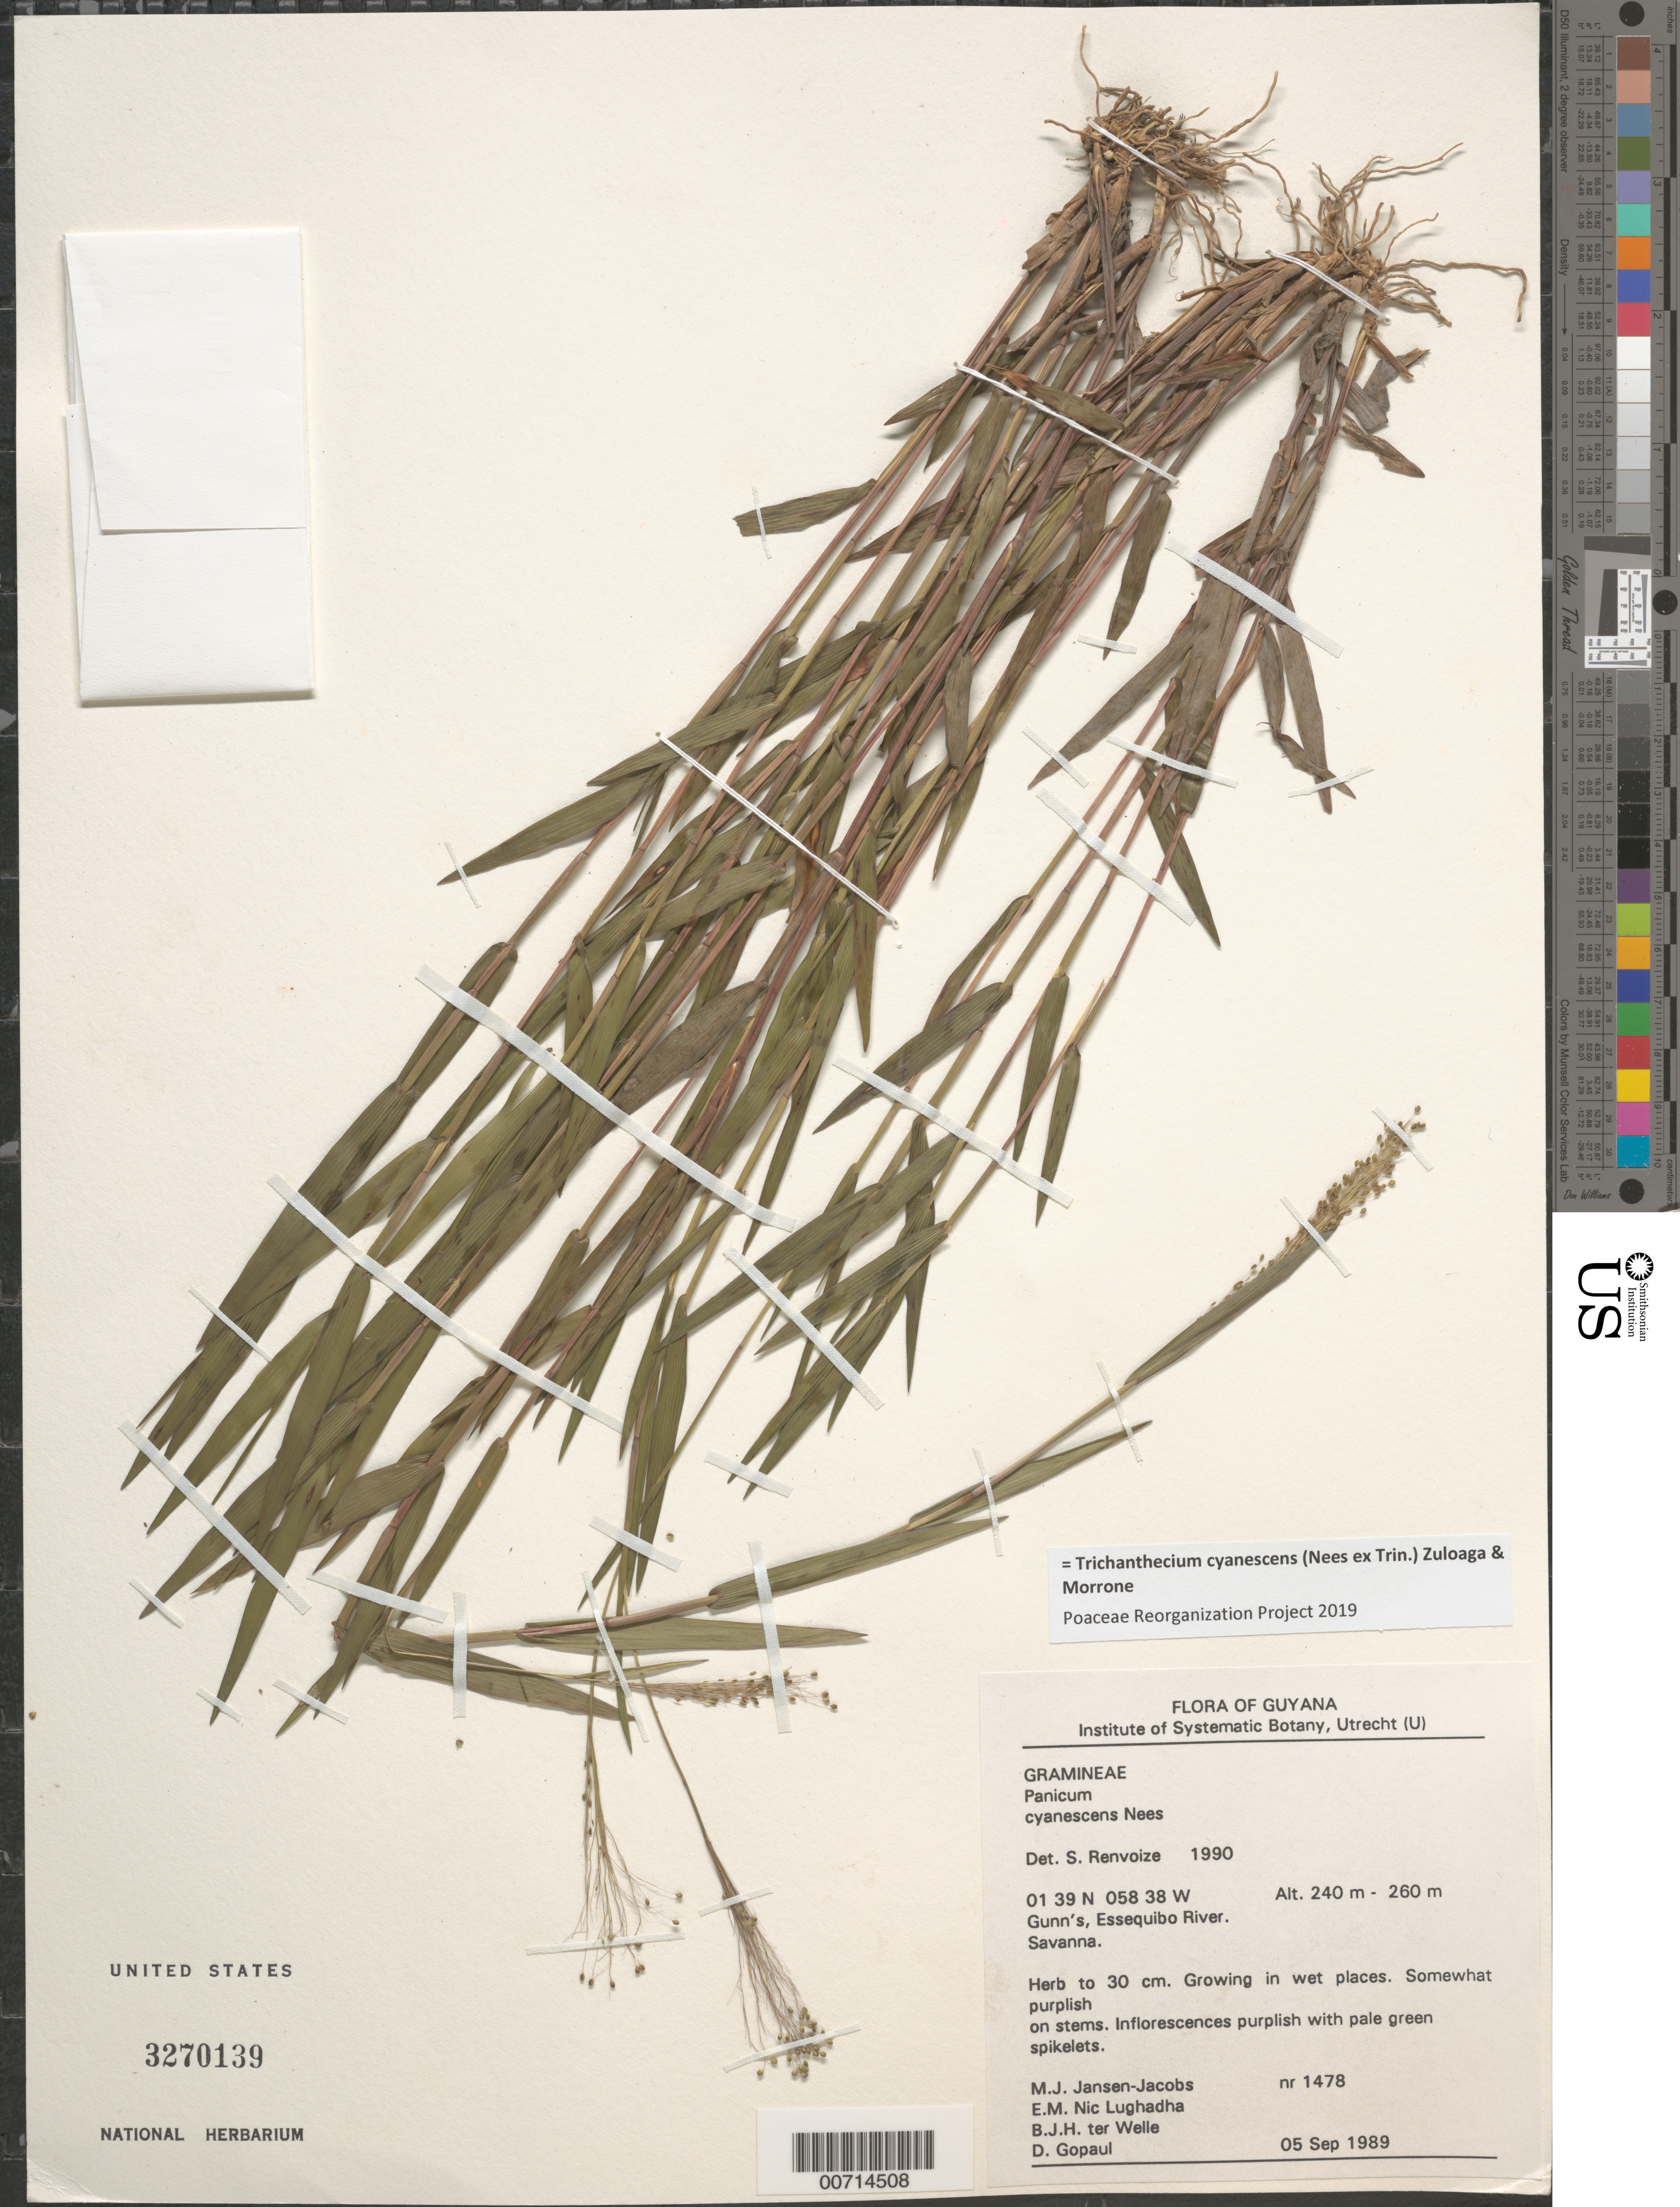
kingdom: Plantae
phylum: Tracheophyta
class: Liliopsida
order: Poales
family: Poaceae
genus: Trichanthecium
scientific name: Trichanthecium cyanescens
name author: (Nees ex Trin.) Zuloaga & Morrone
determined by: Poaceae Reorganization Project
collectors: M. J. Jansen-Jacobs, E. Nic Lughadha, B. Welle & D. Gopaul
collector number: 1478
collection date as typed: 5-Sep-89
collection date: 1989-09-05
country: Guyana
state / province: U. Takutu-U. Essequibo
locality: Gunn's, Essequibo River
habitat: Savanna, growing on wet places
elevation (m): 240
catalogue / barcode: US 3270139